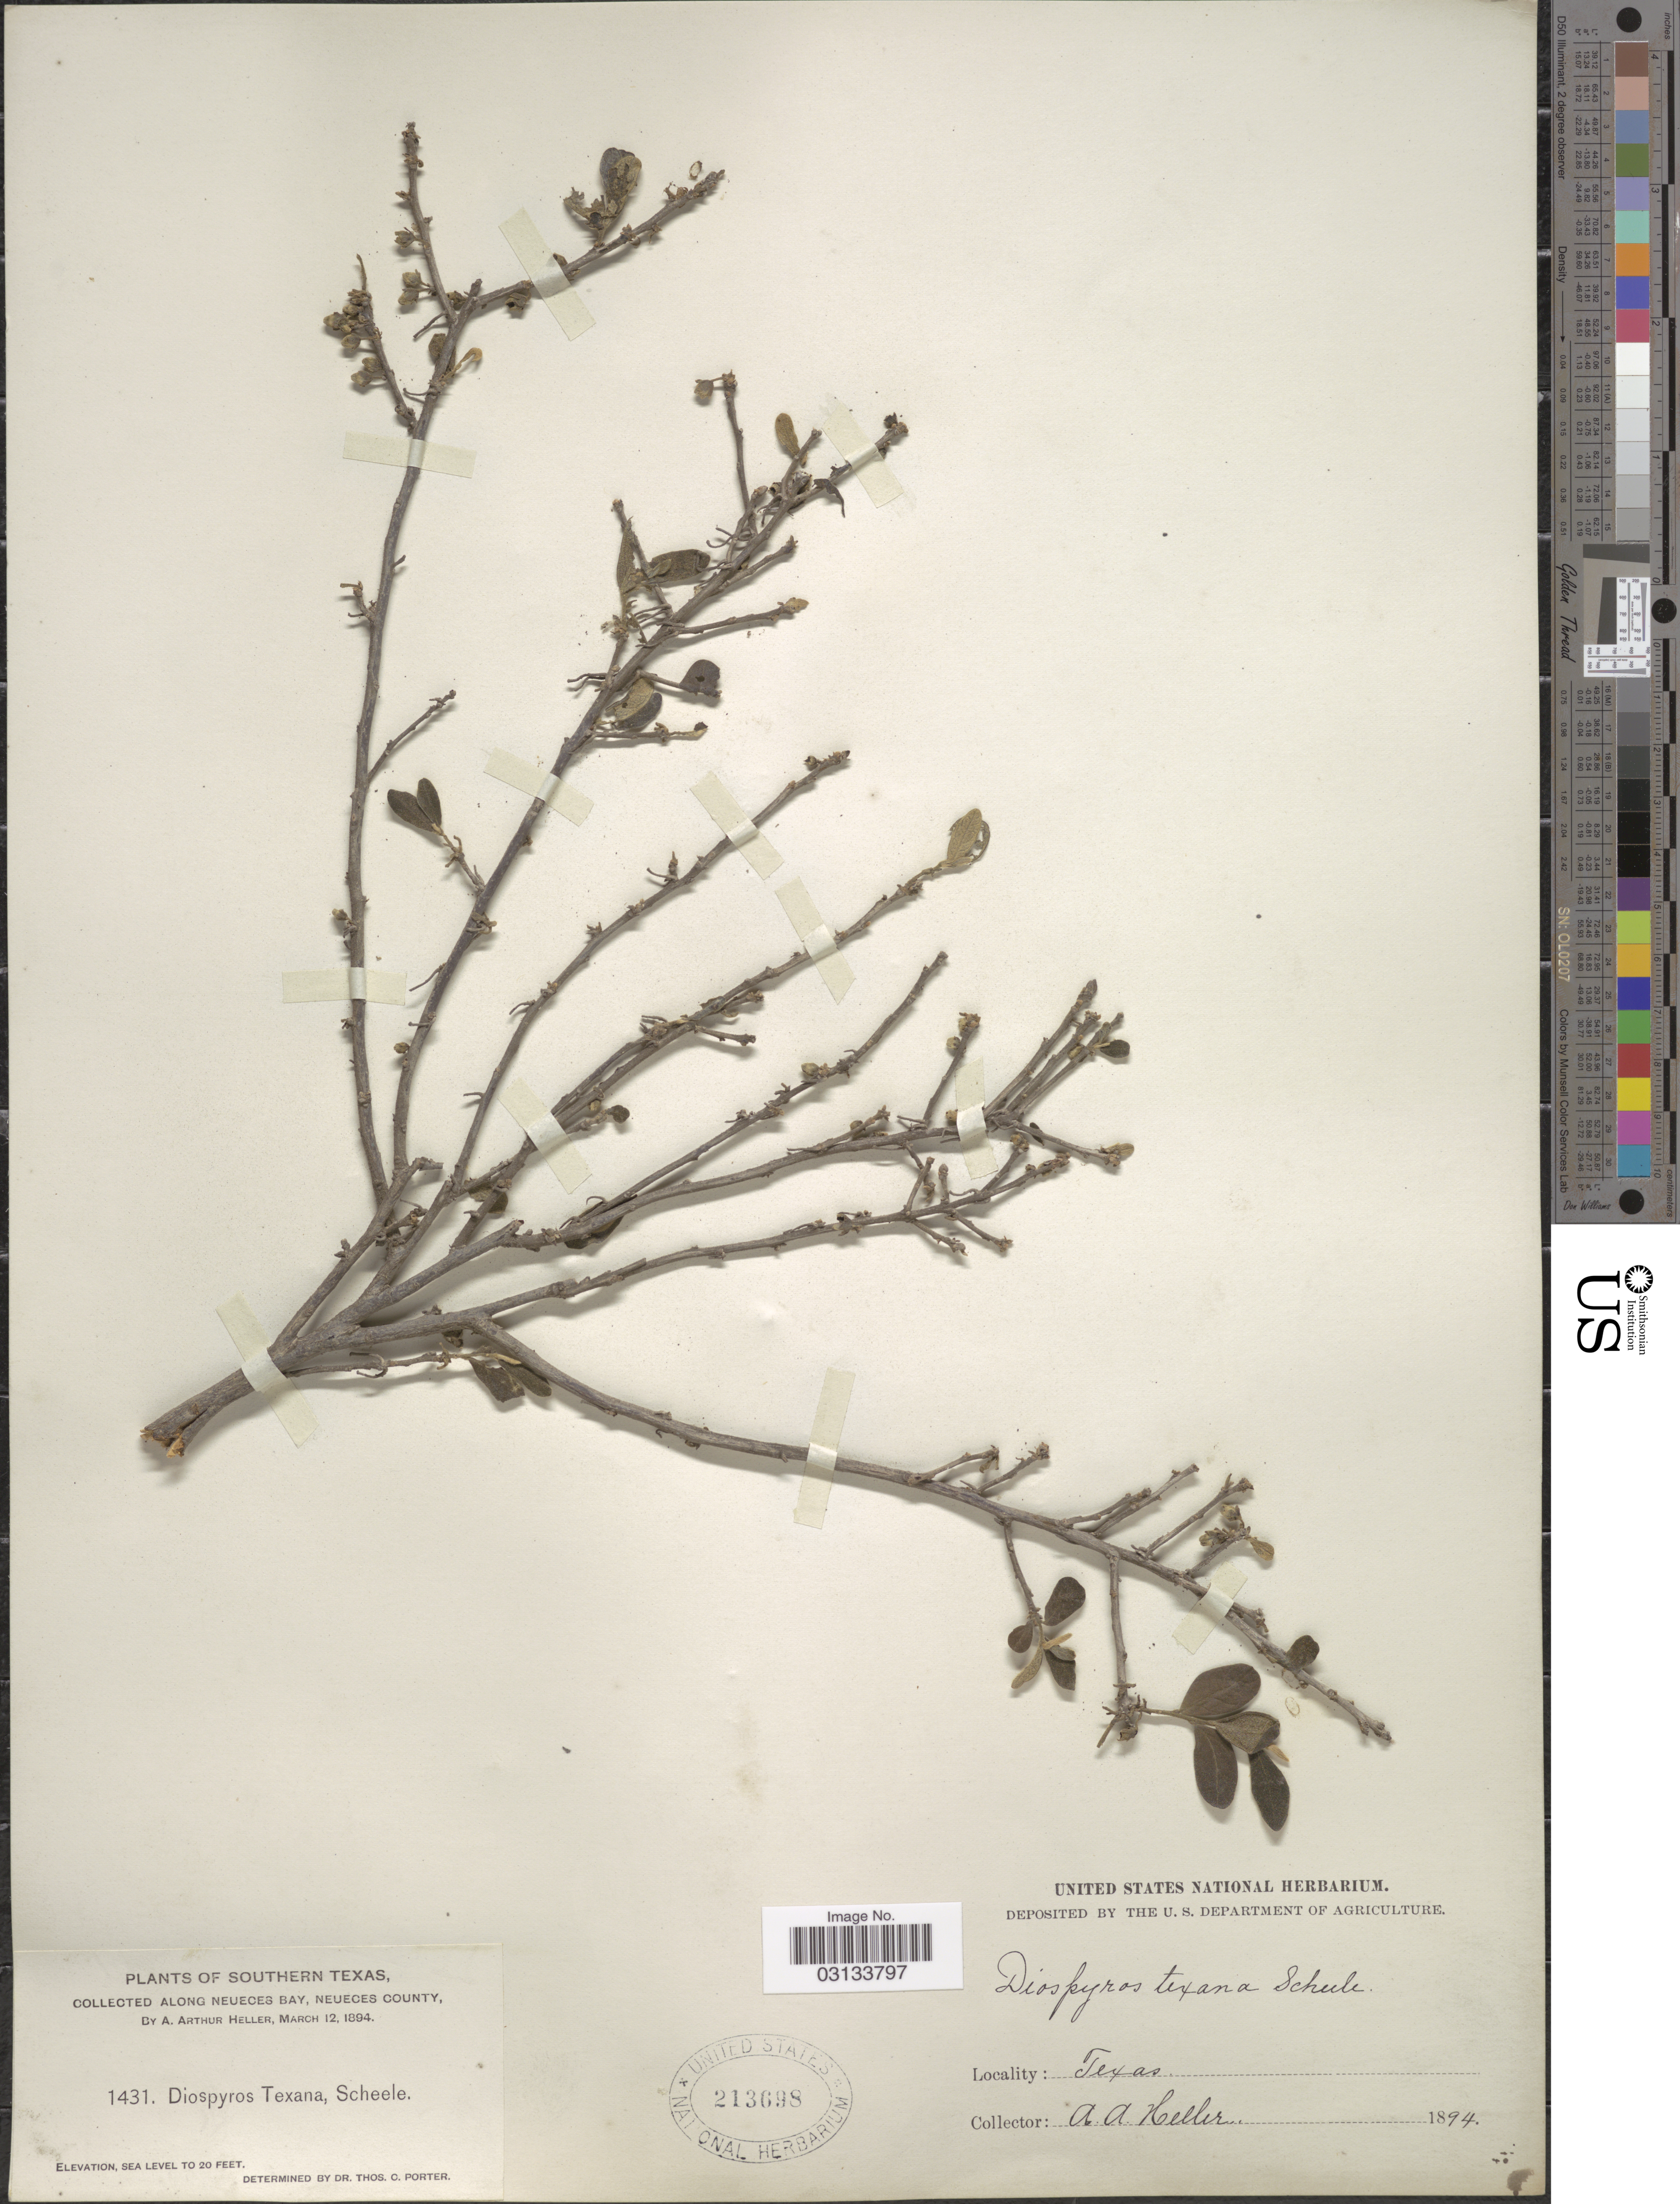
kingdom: Plantae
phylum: Tracheophyta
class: Magnoliopsida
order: Ericales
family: Ebenaceae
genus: Diospyros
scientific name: Diospyros texana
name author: Scheele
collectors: A. A. Heller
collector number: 1431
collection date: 1894-03-12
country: United States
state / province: Texas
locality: Southern Texas, along Neueces Bay, Neueces County.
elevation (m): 0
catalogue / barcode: US 213698